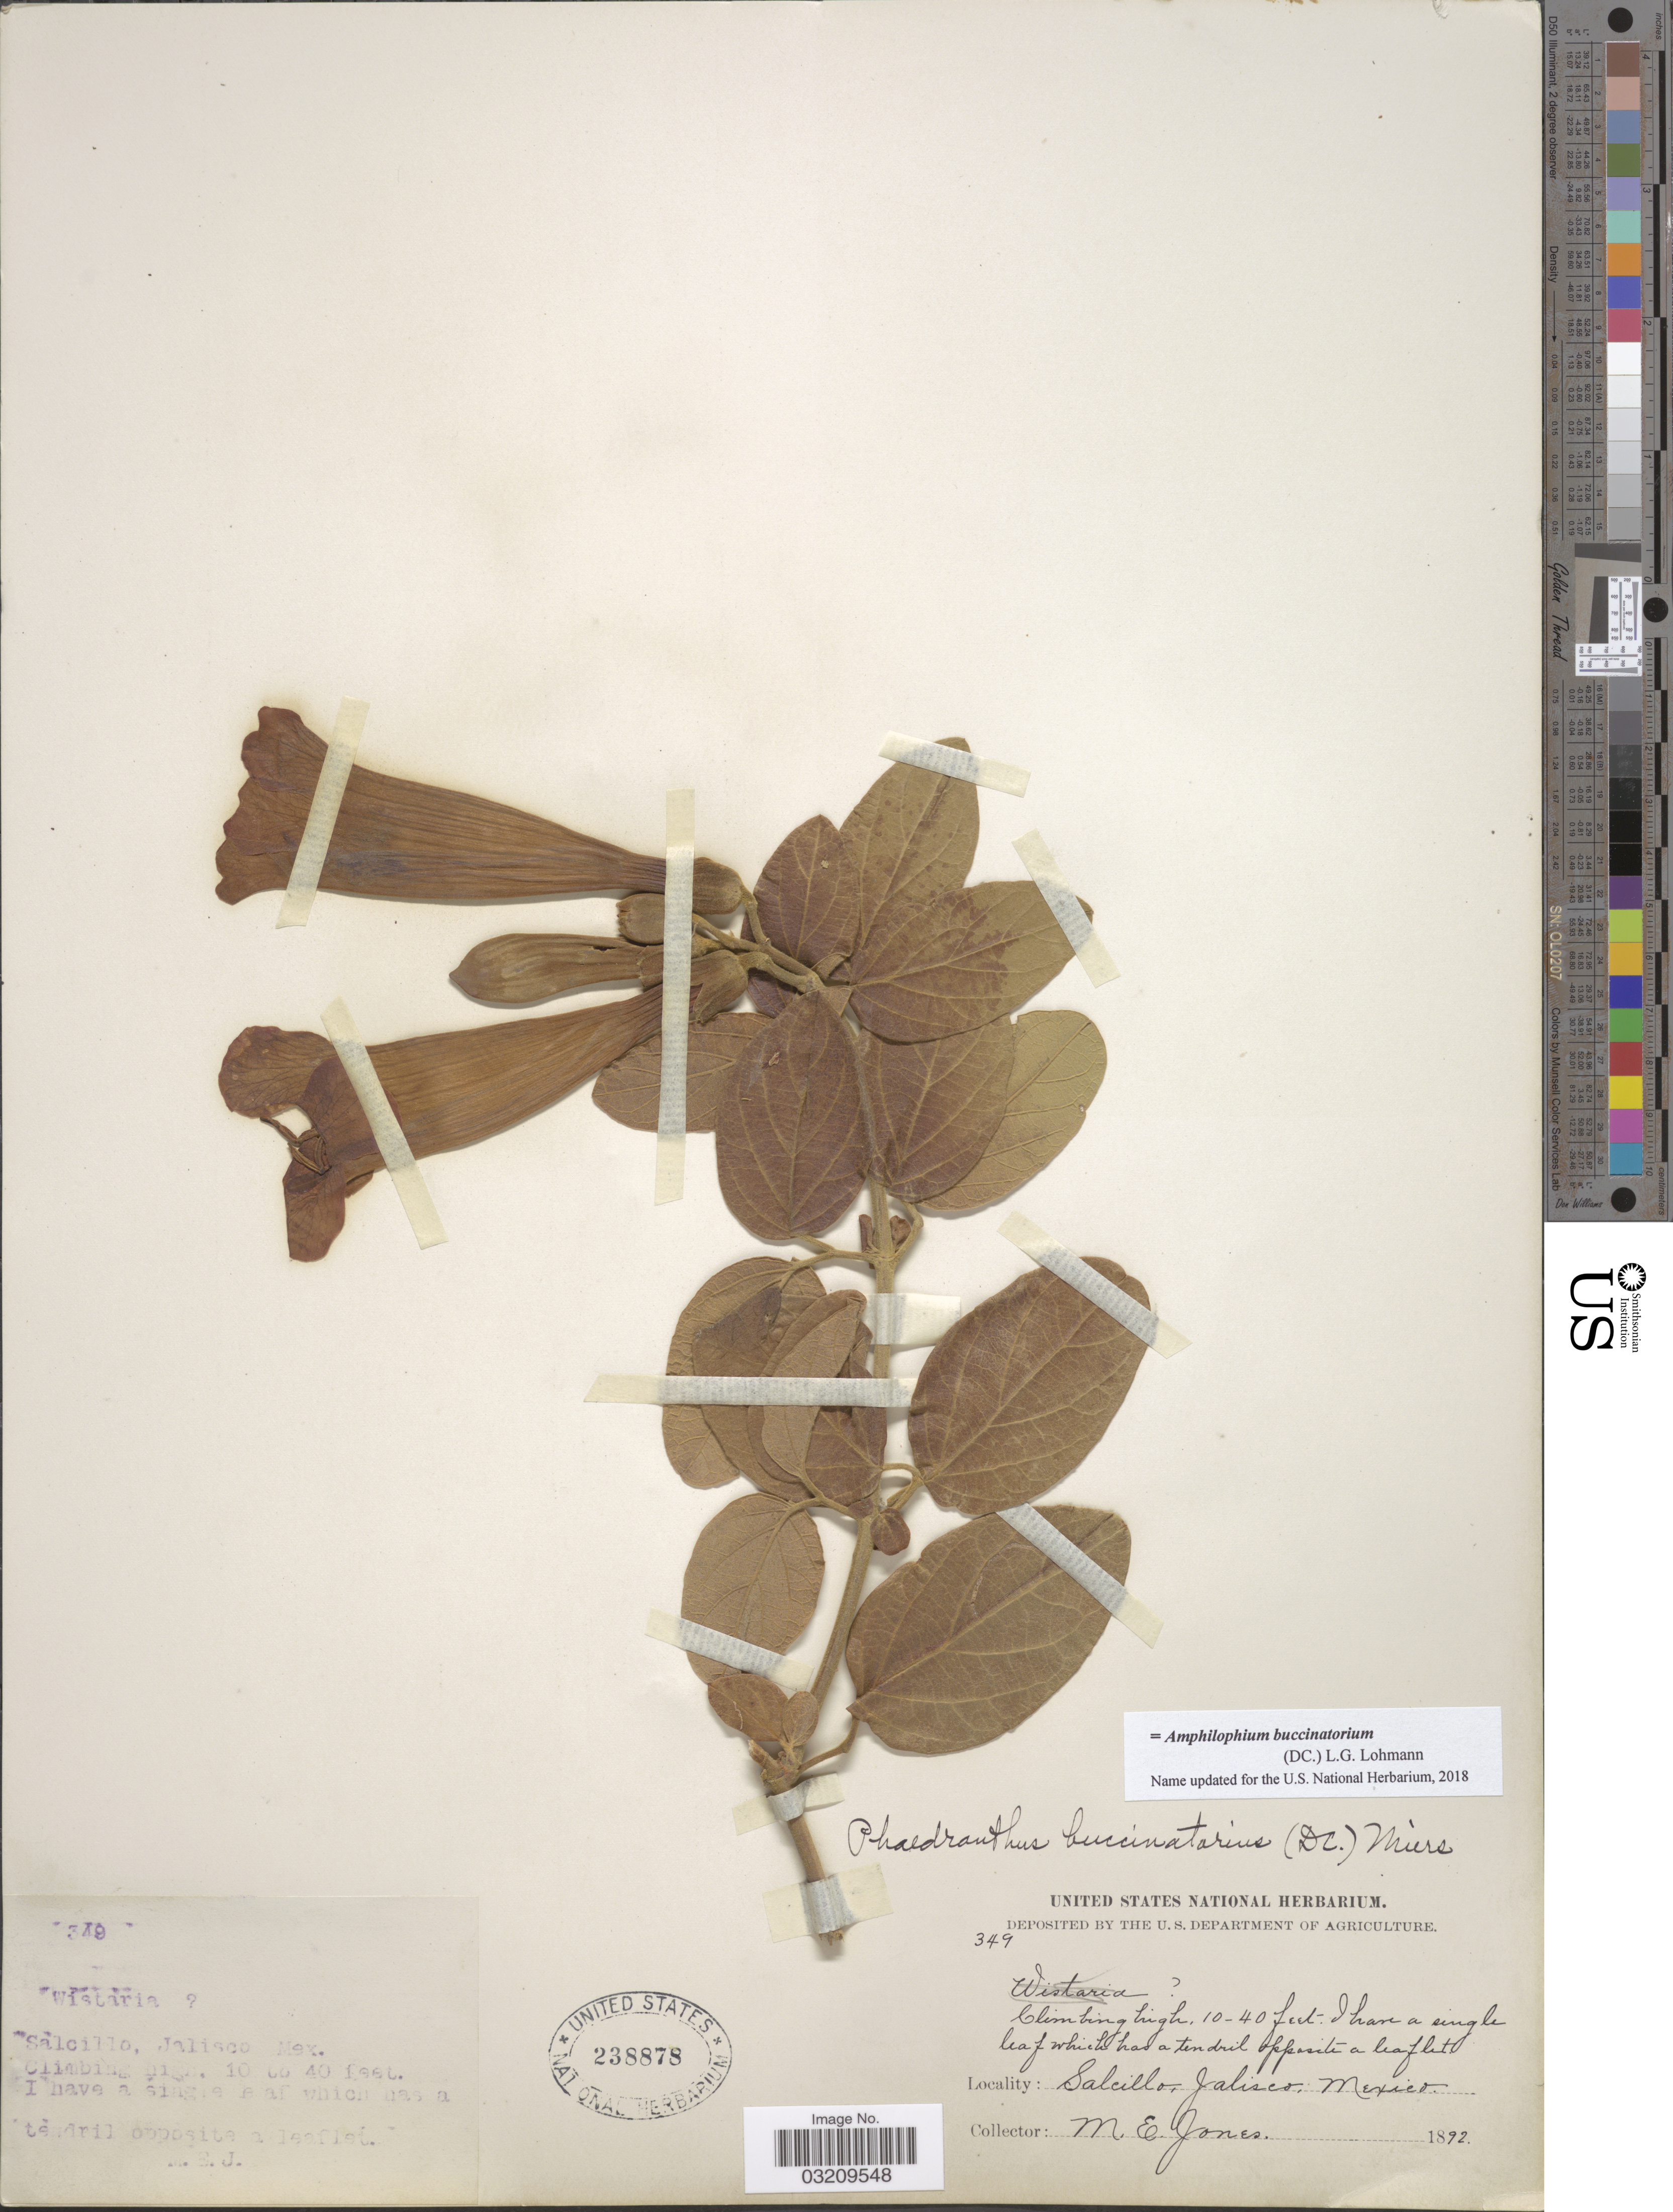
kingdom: Plantae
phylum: Tracheophyta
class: Magnoliopsida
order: Lamiales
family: Bignoniaceae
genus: Amphilophium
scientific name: Amphilophium buccinatorium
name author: (DC.) L.G. Lohmann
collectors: M. E. Jones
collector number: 349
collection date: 1892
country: Mexico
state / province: Jalisco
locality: Salcillo.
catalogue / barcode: US 238878